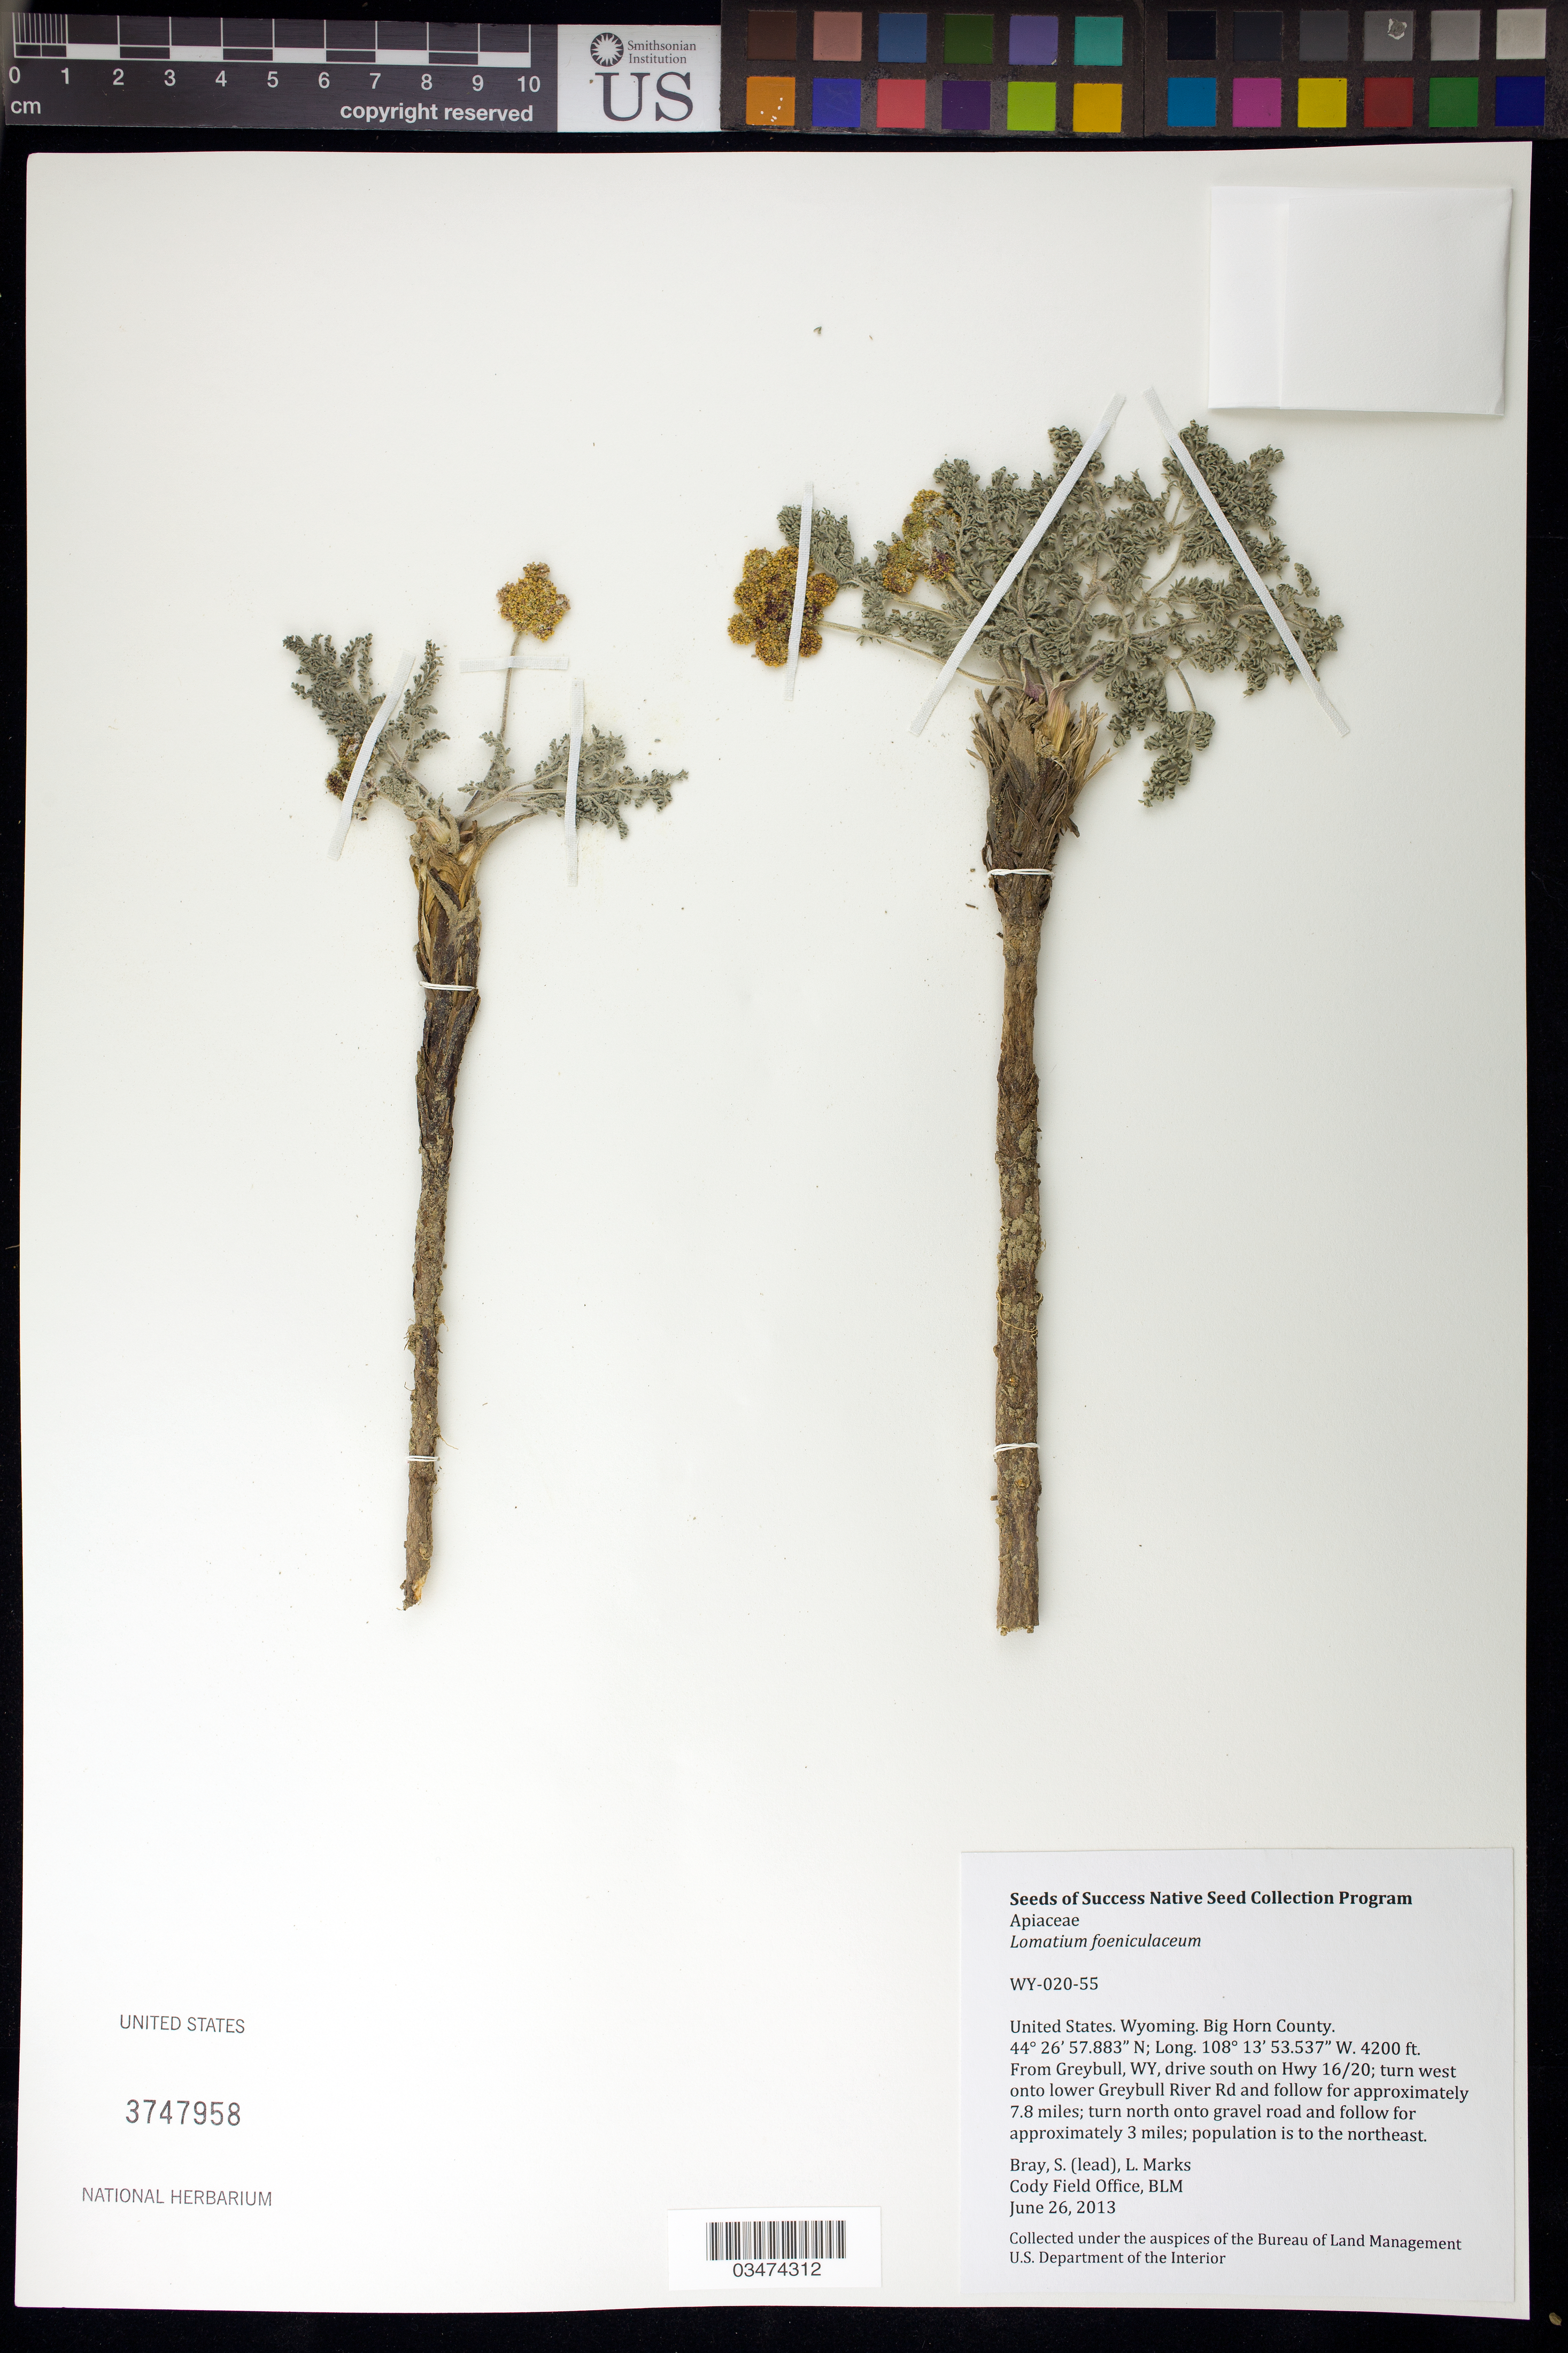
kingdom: Plantae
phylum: Tracheophyta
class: Magnoliopsida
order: Apiales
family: Apiaceae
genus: Lomatium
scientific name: Lomatium foeniculaceum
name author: (Nutt.) J.M. Coult. & Rose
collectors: S. Bray & L. Marks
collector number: WY020-55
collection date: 2013-06-26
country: United States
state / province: Wyoming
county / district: Big Horn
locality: Approx. 7.8 miles on Greybull River Rd.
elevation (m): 1280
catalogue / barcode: US 3747958